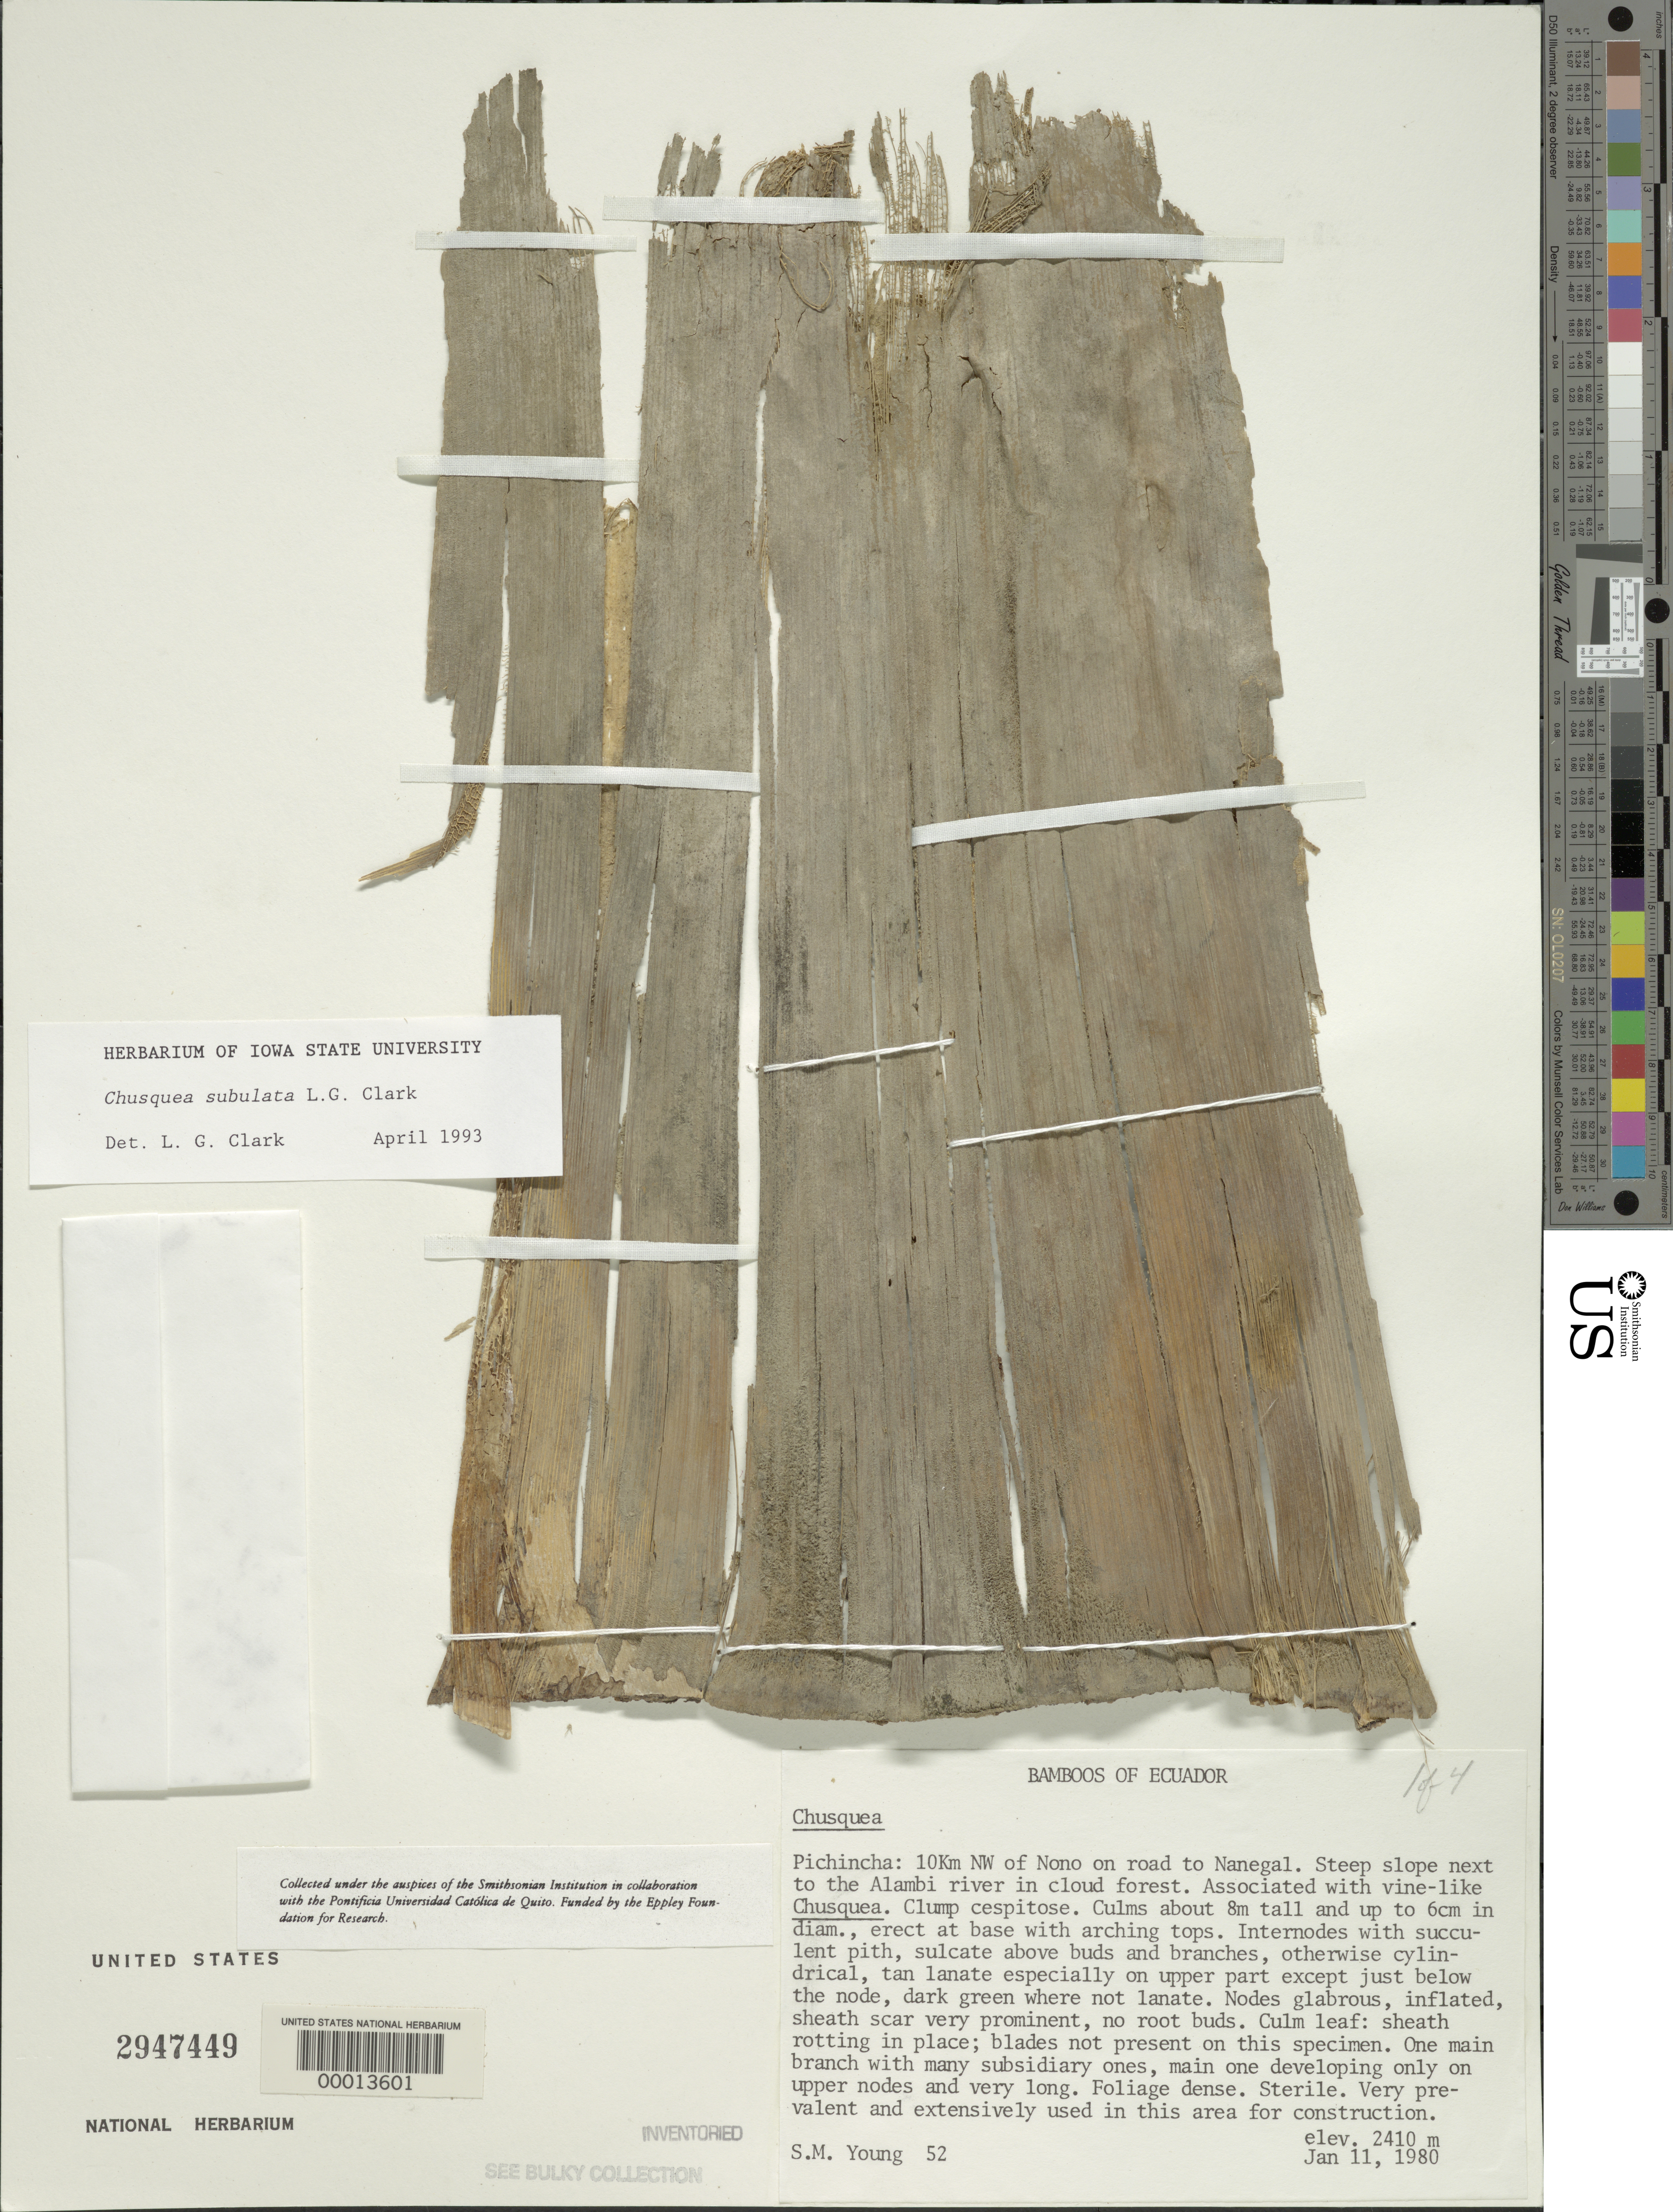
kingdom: Plantae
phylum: Tracheophyta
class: Liliopsida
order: Poales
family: Poaceae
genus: Chusquea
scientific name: Chusquea subulata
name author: L.G. Clark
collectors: S. Young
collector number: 52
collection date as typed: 11 Jan 1980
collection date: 1980-01-11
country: Ecuador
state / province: Pichincha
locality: Nanegal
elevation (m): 2410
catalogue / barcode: US 2947449